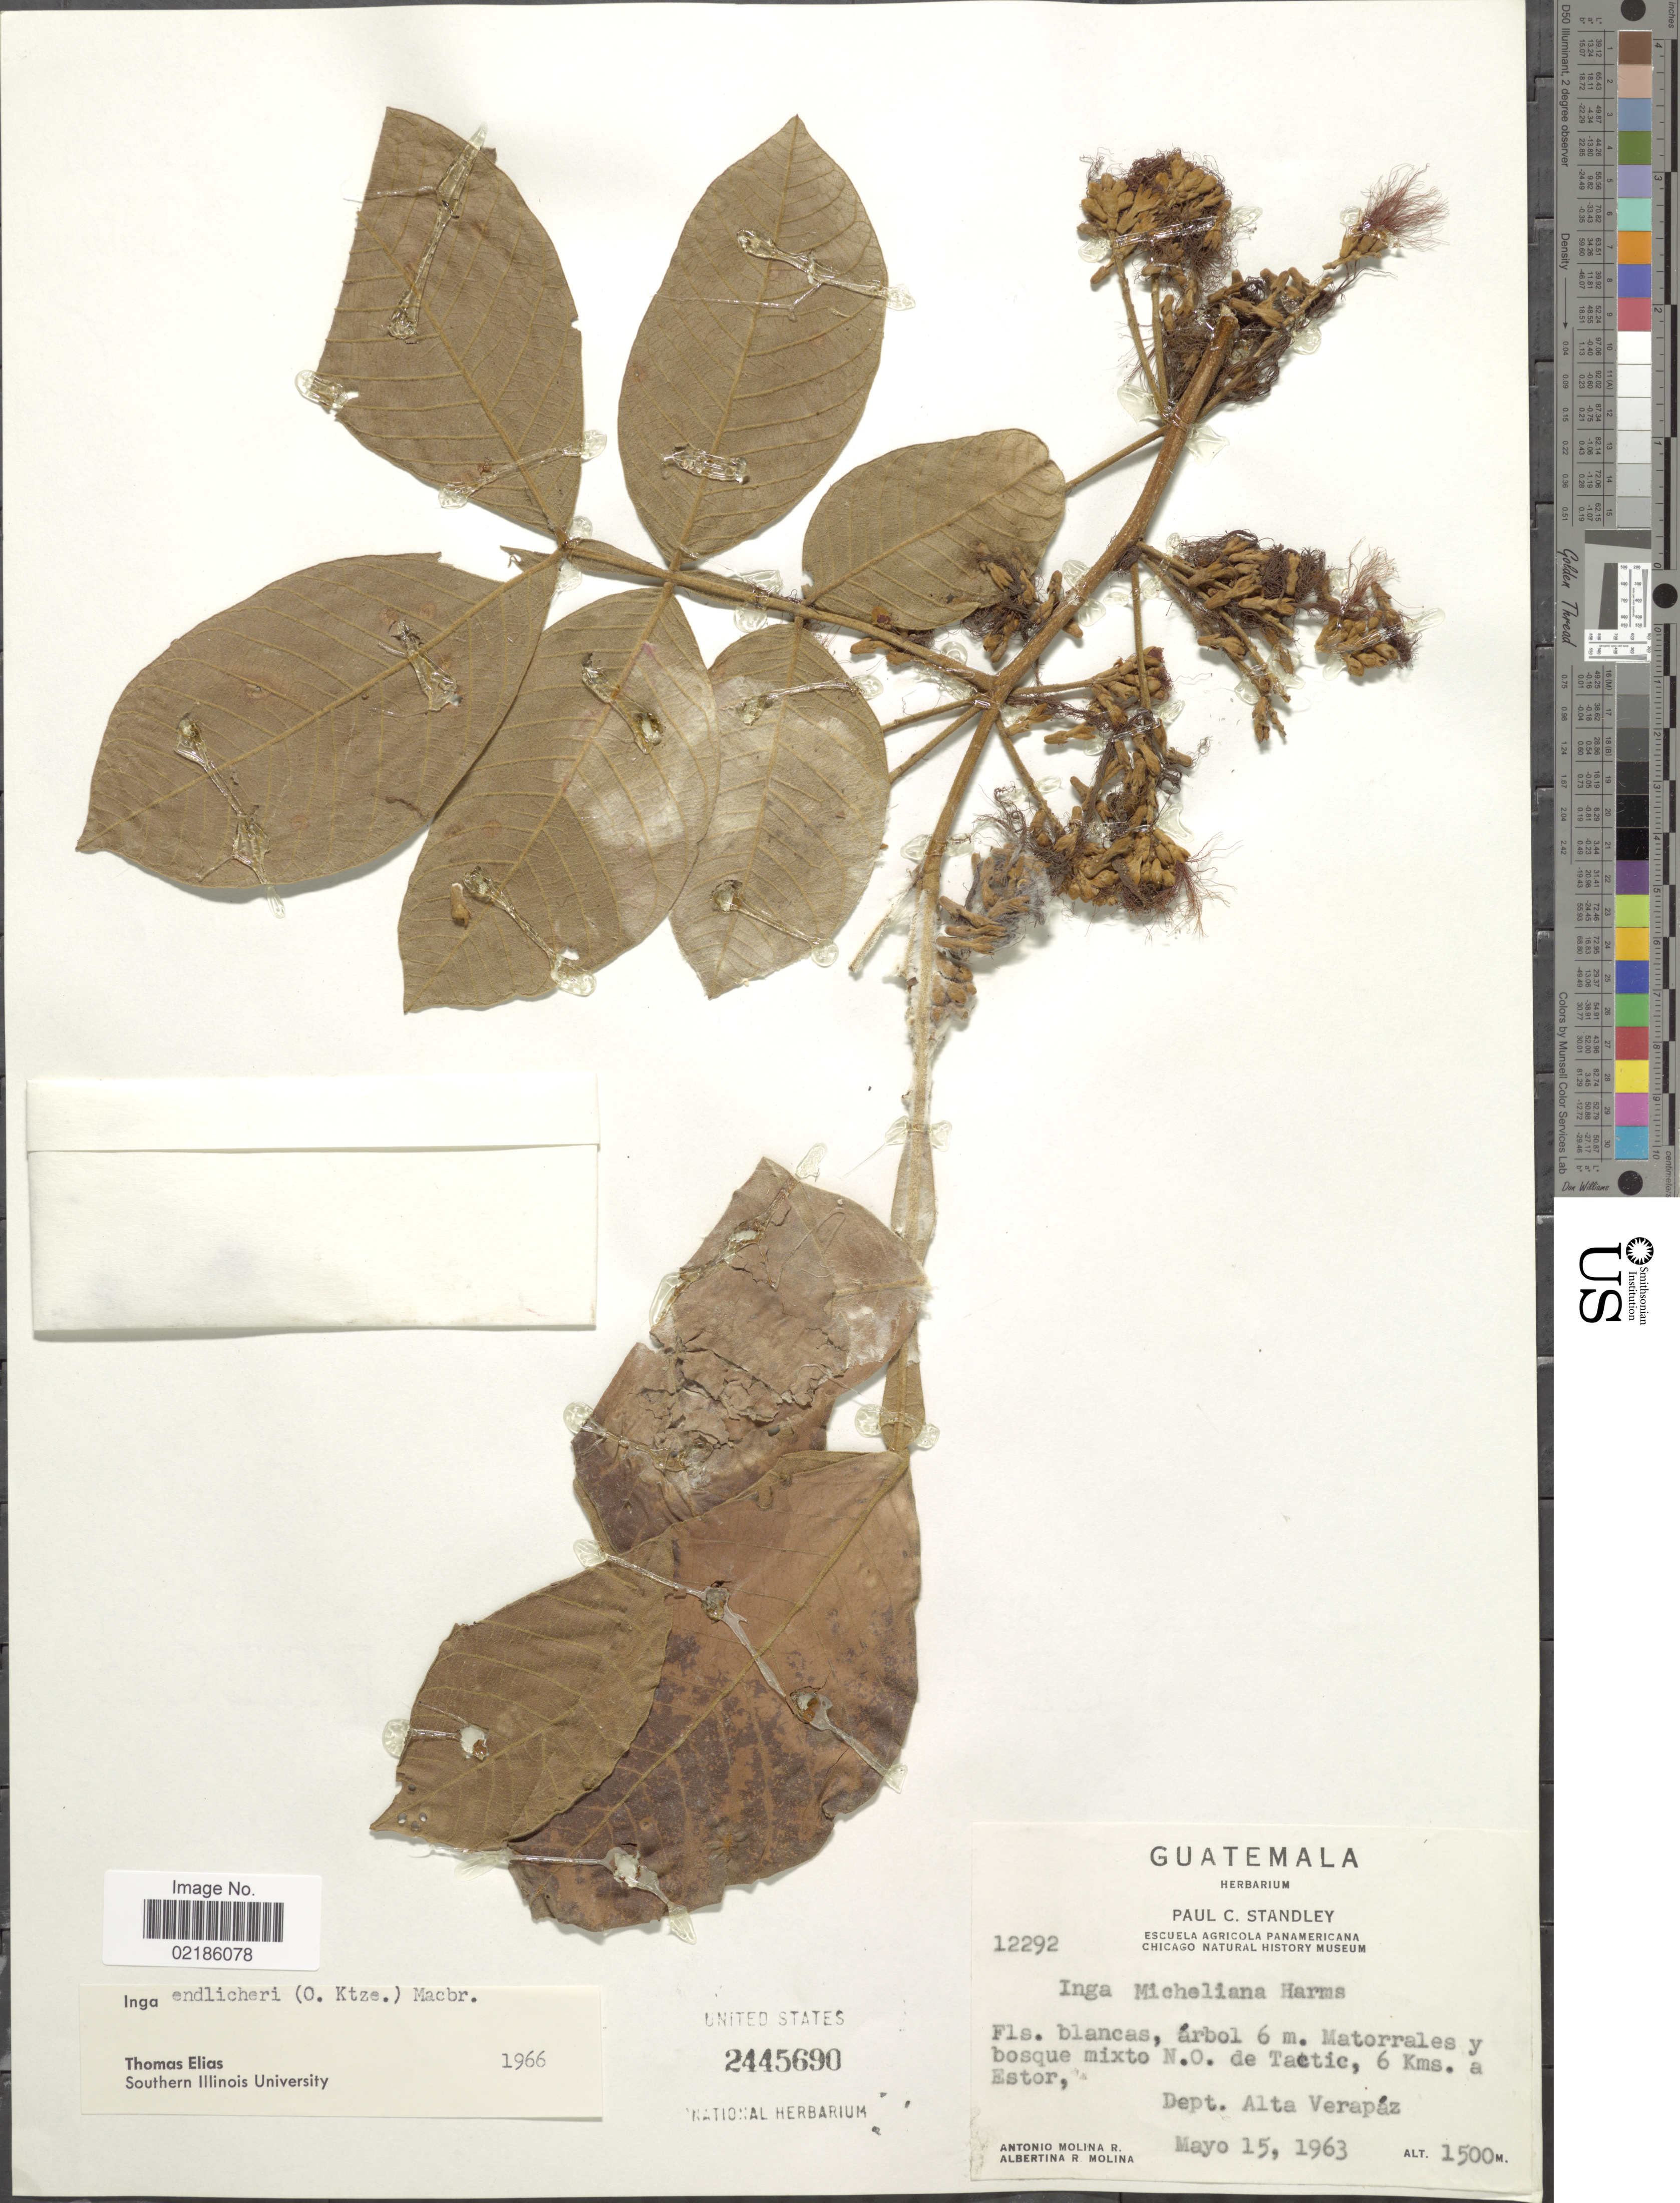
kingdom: Plantae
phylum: Tracheophyta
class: Magnoliopsida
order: Fabales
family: Fabaceae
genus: Inga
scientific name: Inga endlicheri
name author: (Kuntze) J.F. Macbr.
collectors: A. Molina R. & A. R. Molina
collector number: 12292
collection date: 1963-05-15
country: Guatemala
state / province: Alta Verapaz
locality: Matorrales y bosque mixto N.O. de Tactic, 6 Kms. a Estor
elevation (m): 1500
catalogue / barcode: US 2445690